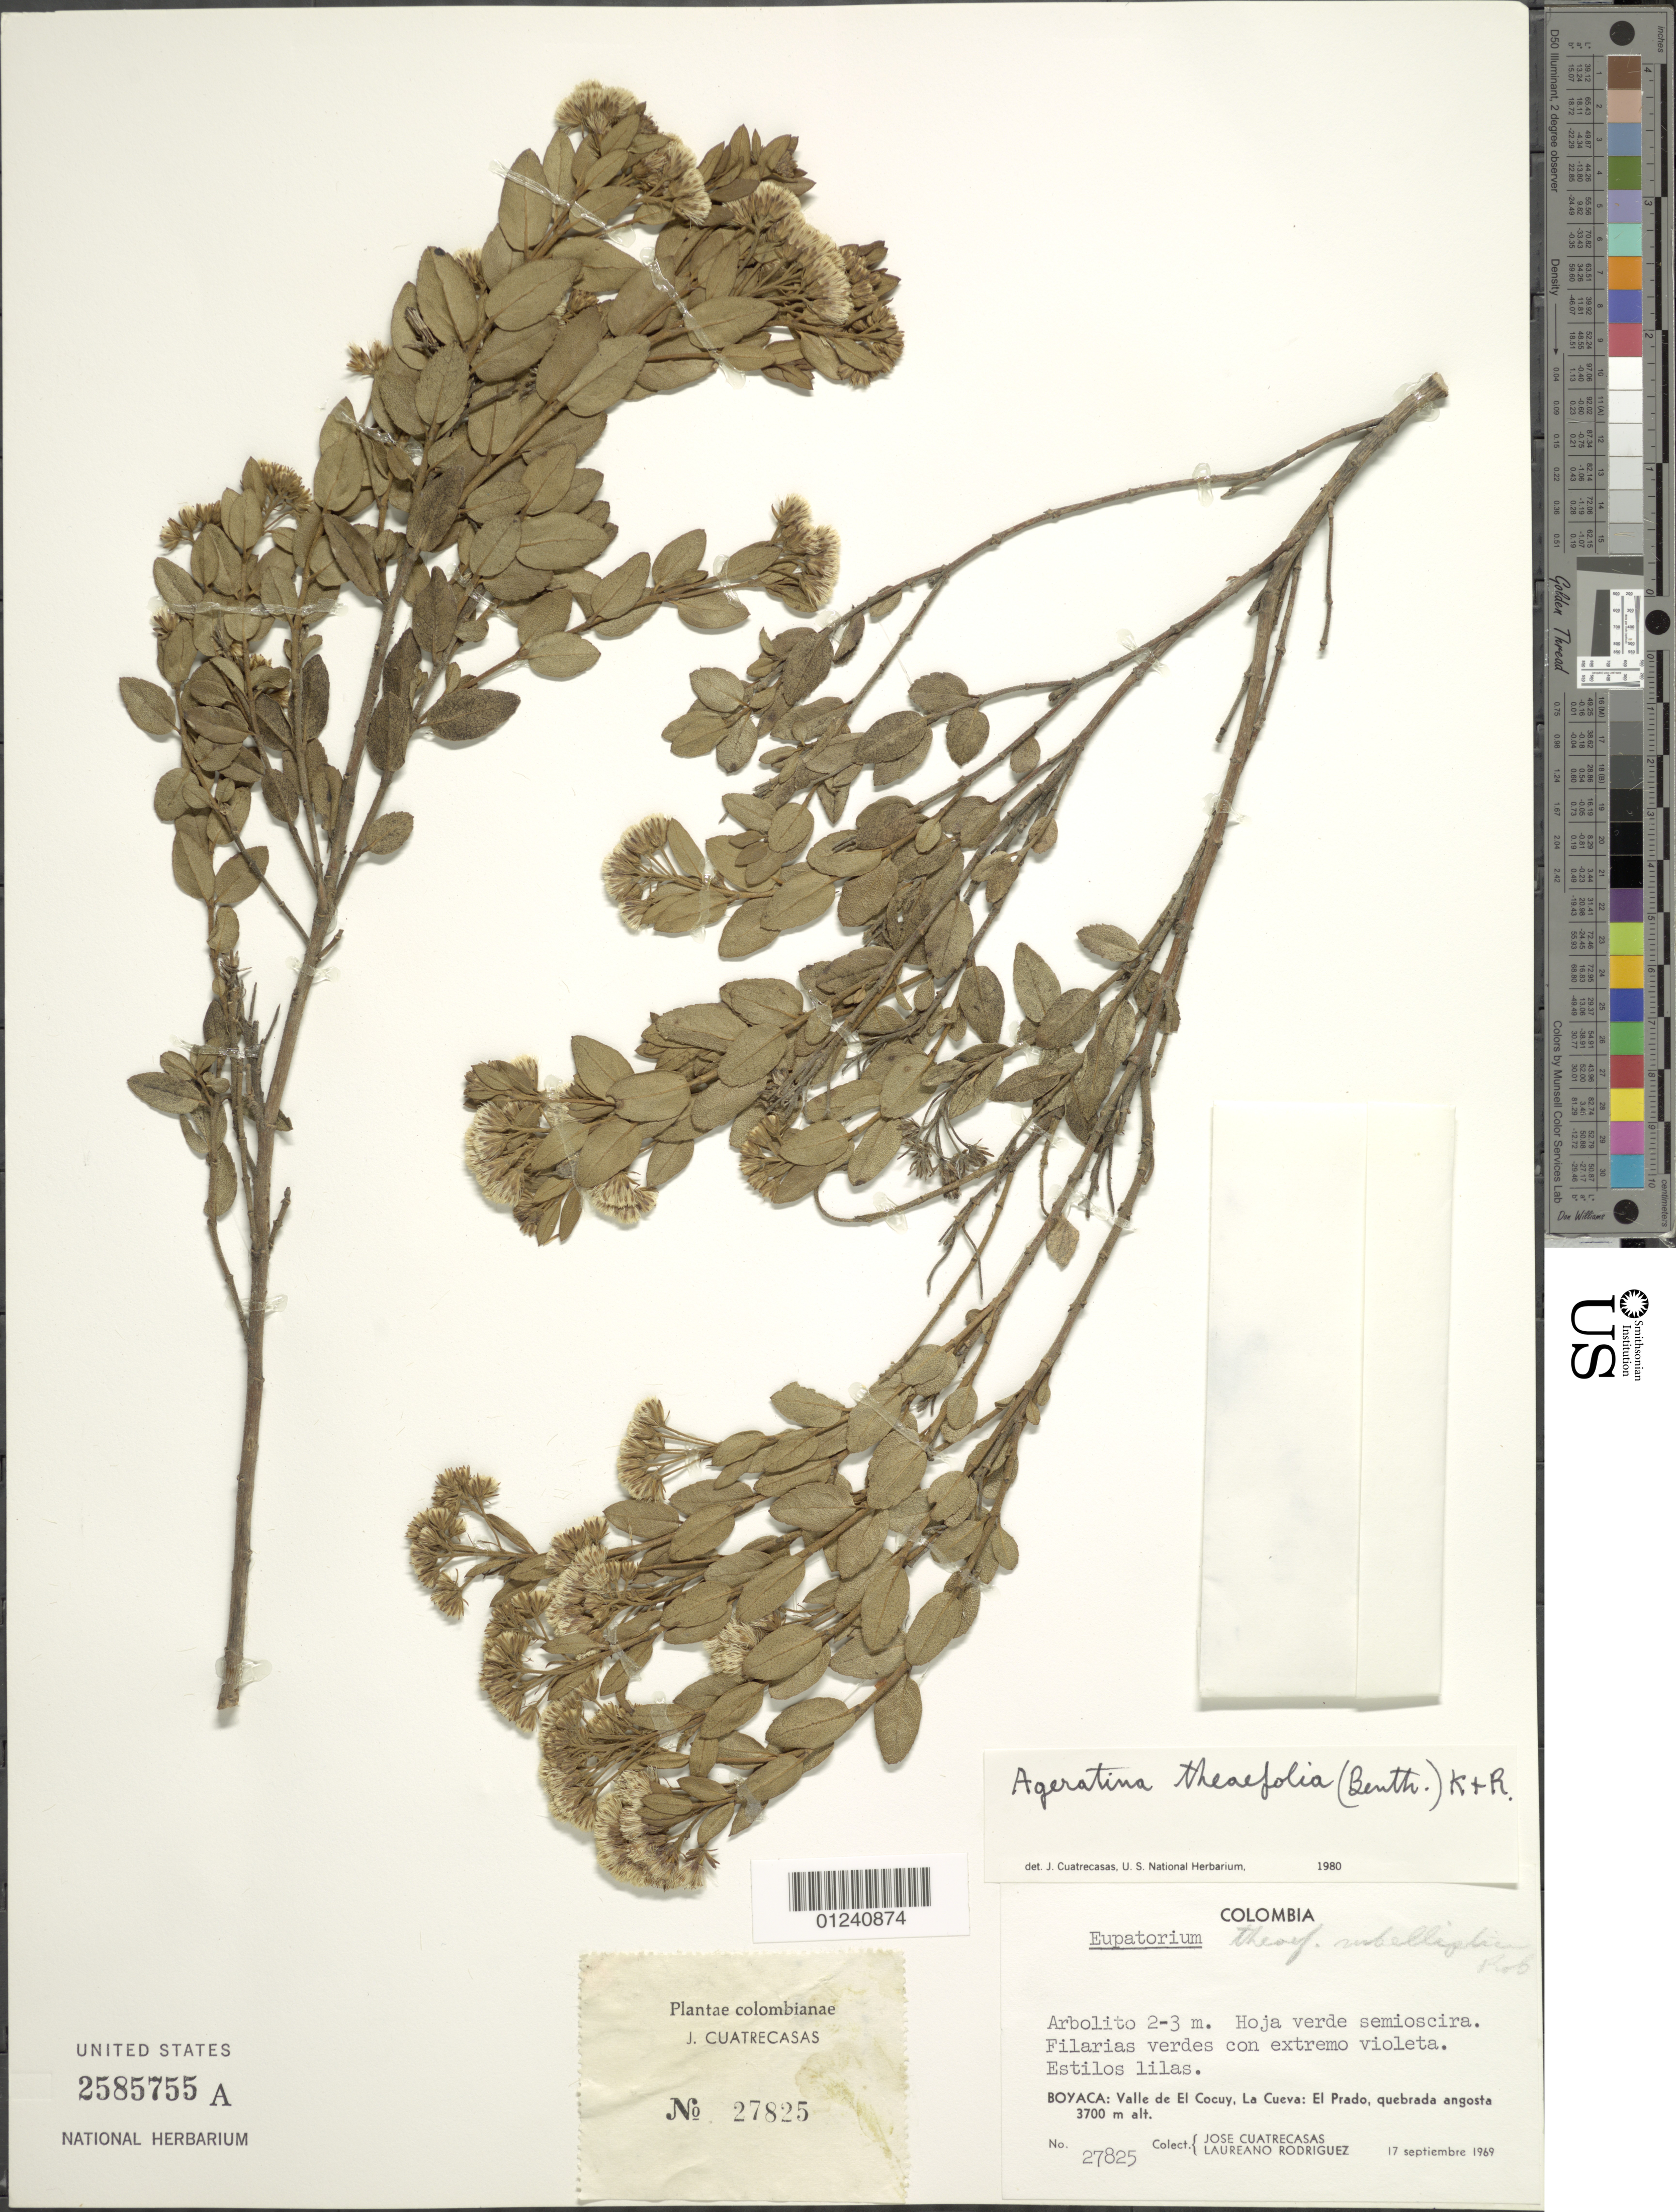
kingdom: Plantae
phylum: Tracheophyta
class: Magnoliopsida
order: Asterales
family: Asteraceae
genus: Ageratina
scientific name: Ageratina theaefolia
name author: (Benth.) R.M. King & H. Rob.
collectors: J. Cuatrecasas & L. Rodriguez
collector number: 27825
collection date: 1969-09-17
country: Colombia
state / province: Boyacá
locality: Valle de El Cocy, La Cueva: El Prado, quebrada angosta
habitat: quebrada angosta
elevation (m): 3700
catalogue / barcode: US 2585755A